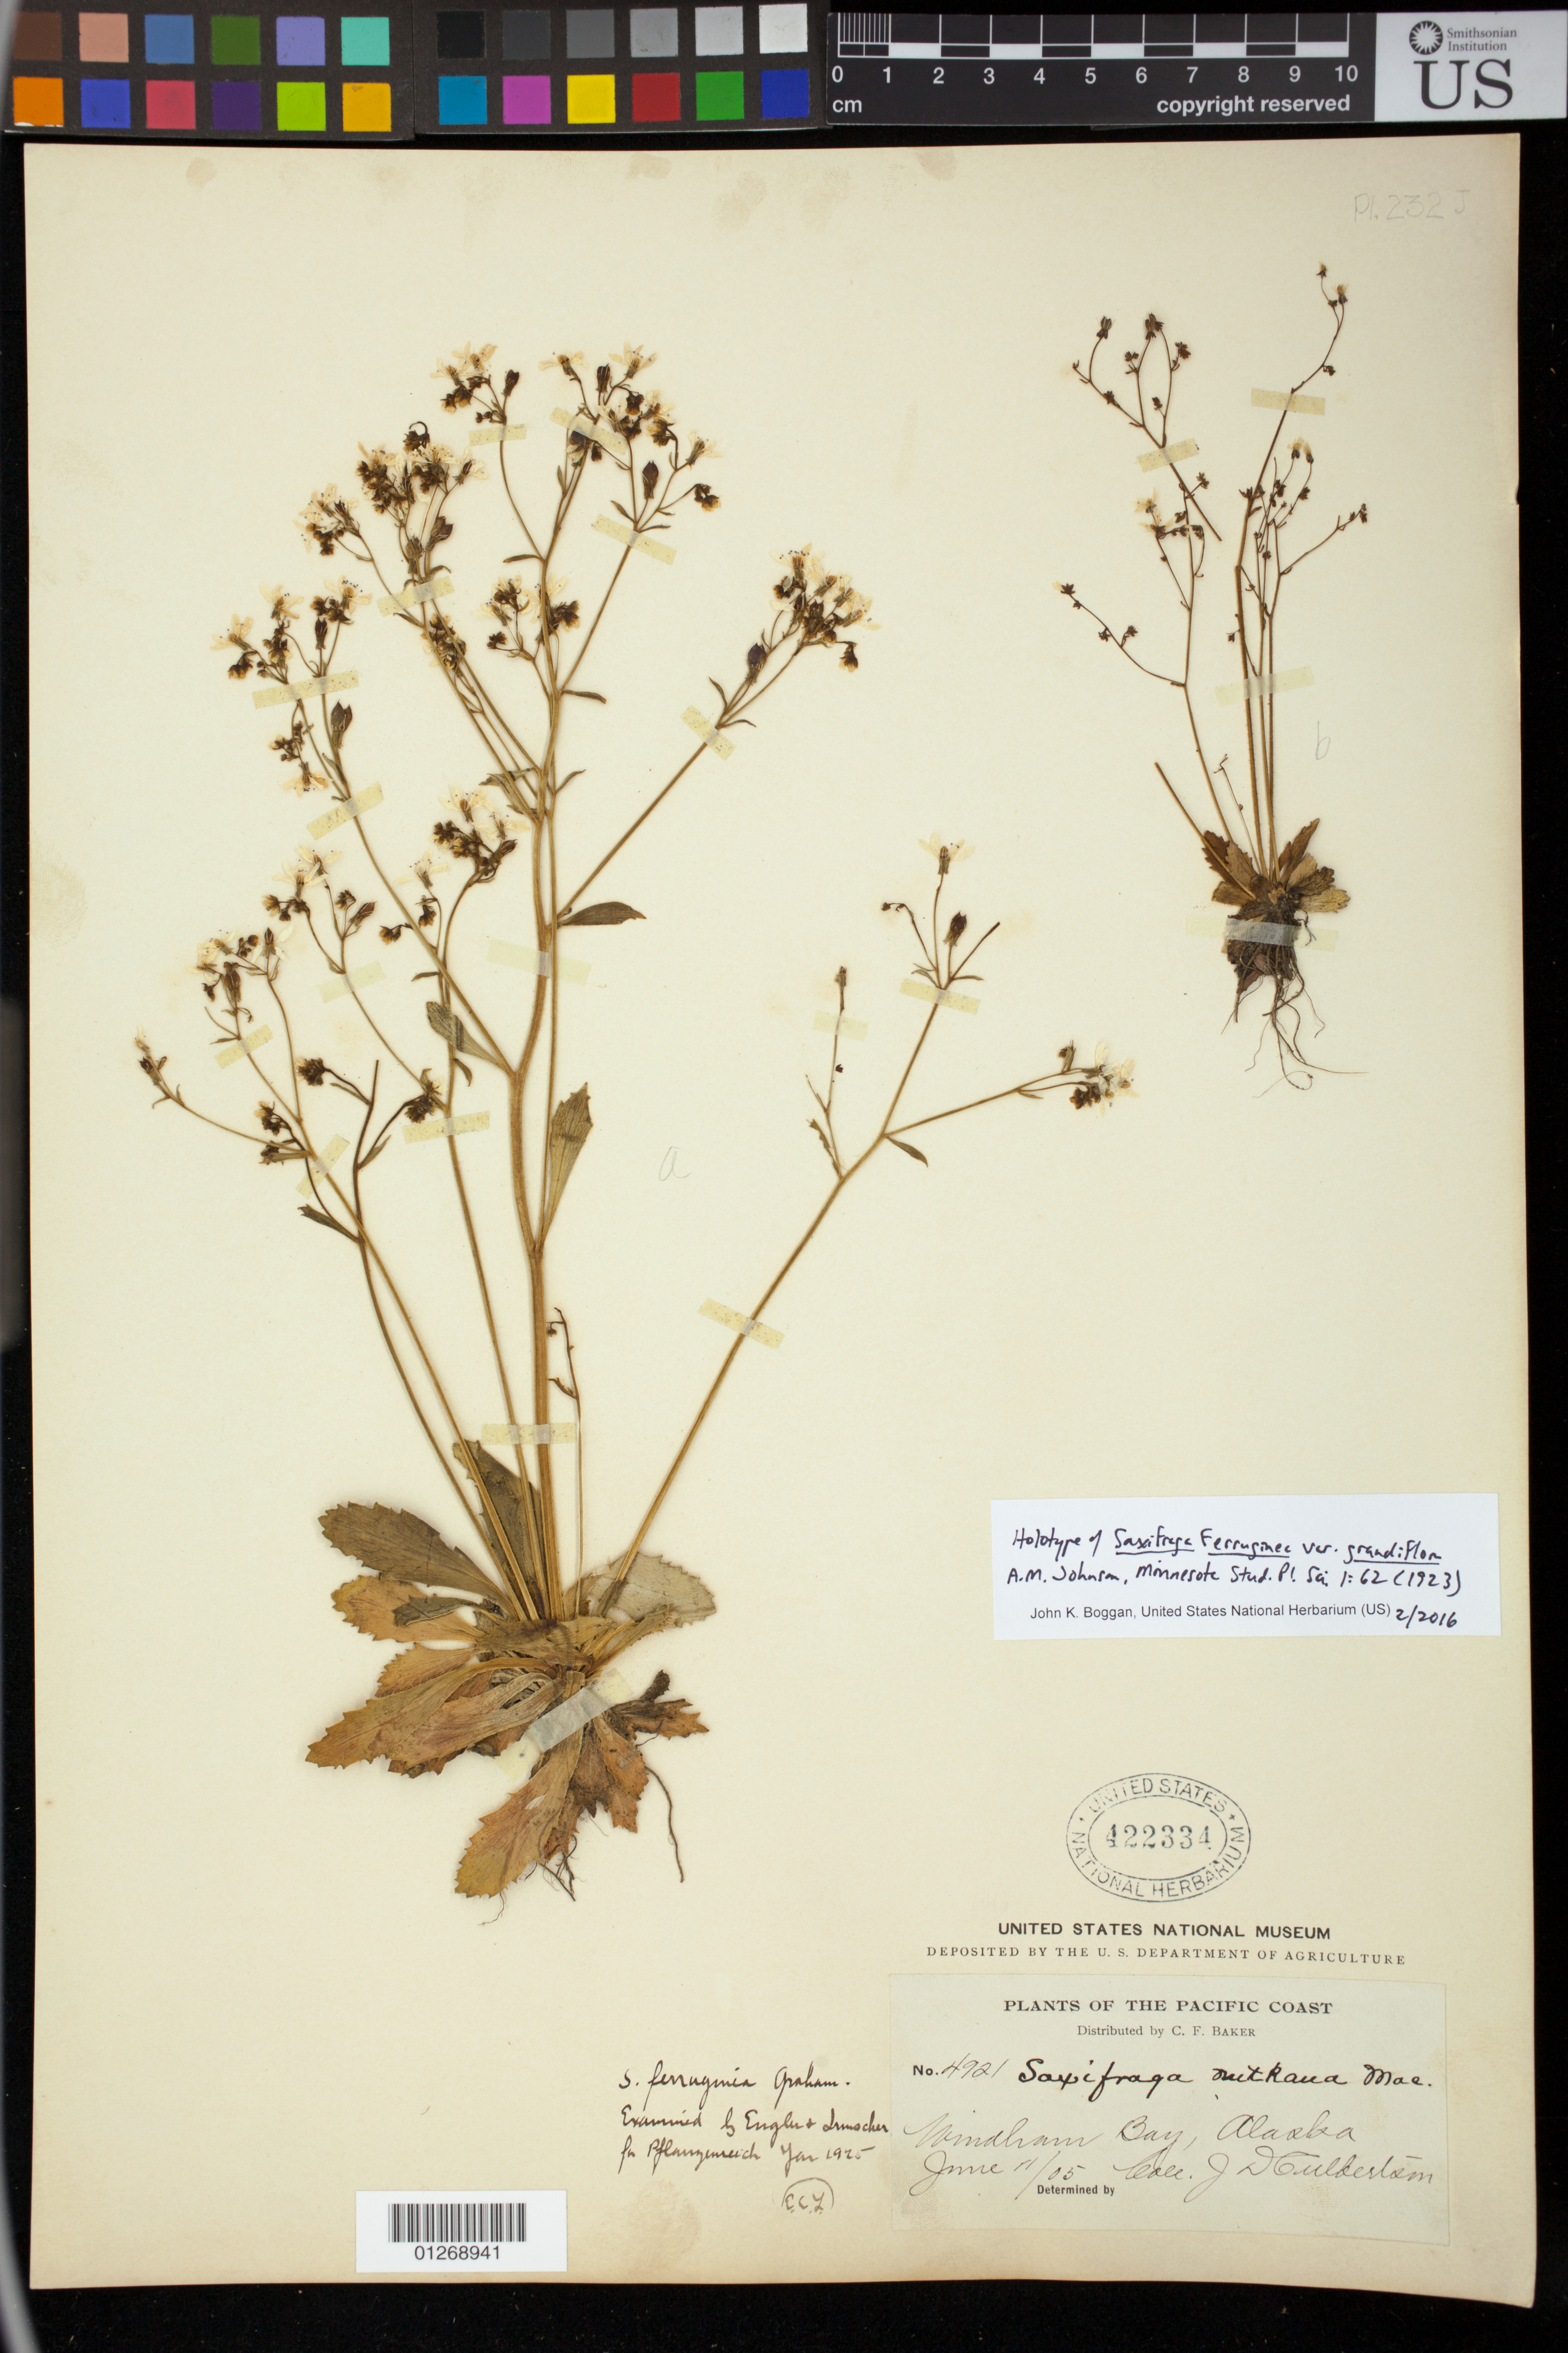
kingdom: Plantae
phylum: Tracheophyta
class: Magnoliopsida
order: Saxifragales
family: Saxifragaceae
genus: Saxifraga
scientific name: Saxifraga ferruginea var. grandiflora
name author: A.M. Johnson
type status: Holotype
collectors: J. Culbertson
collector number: Baker 4921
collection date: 1905-06-11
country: United States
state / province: Alaska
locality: Windham Bay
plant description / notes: Specimen not annotated by A.M. Johnson, but cited as "type" by USNH sheet number (422334).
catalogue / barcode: US 422334